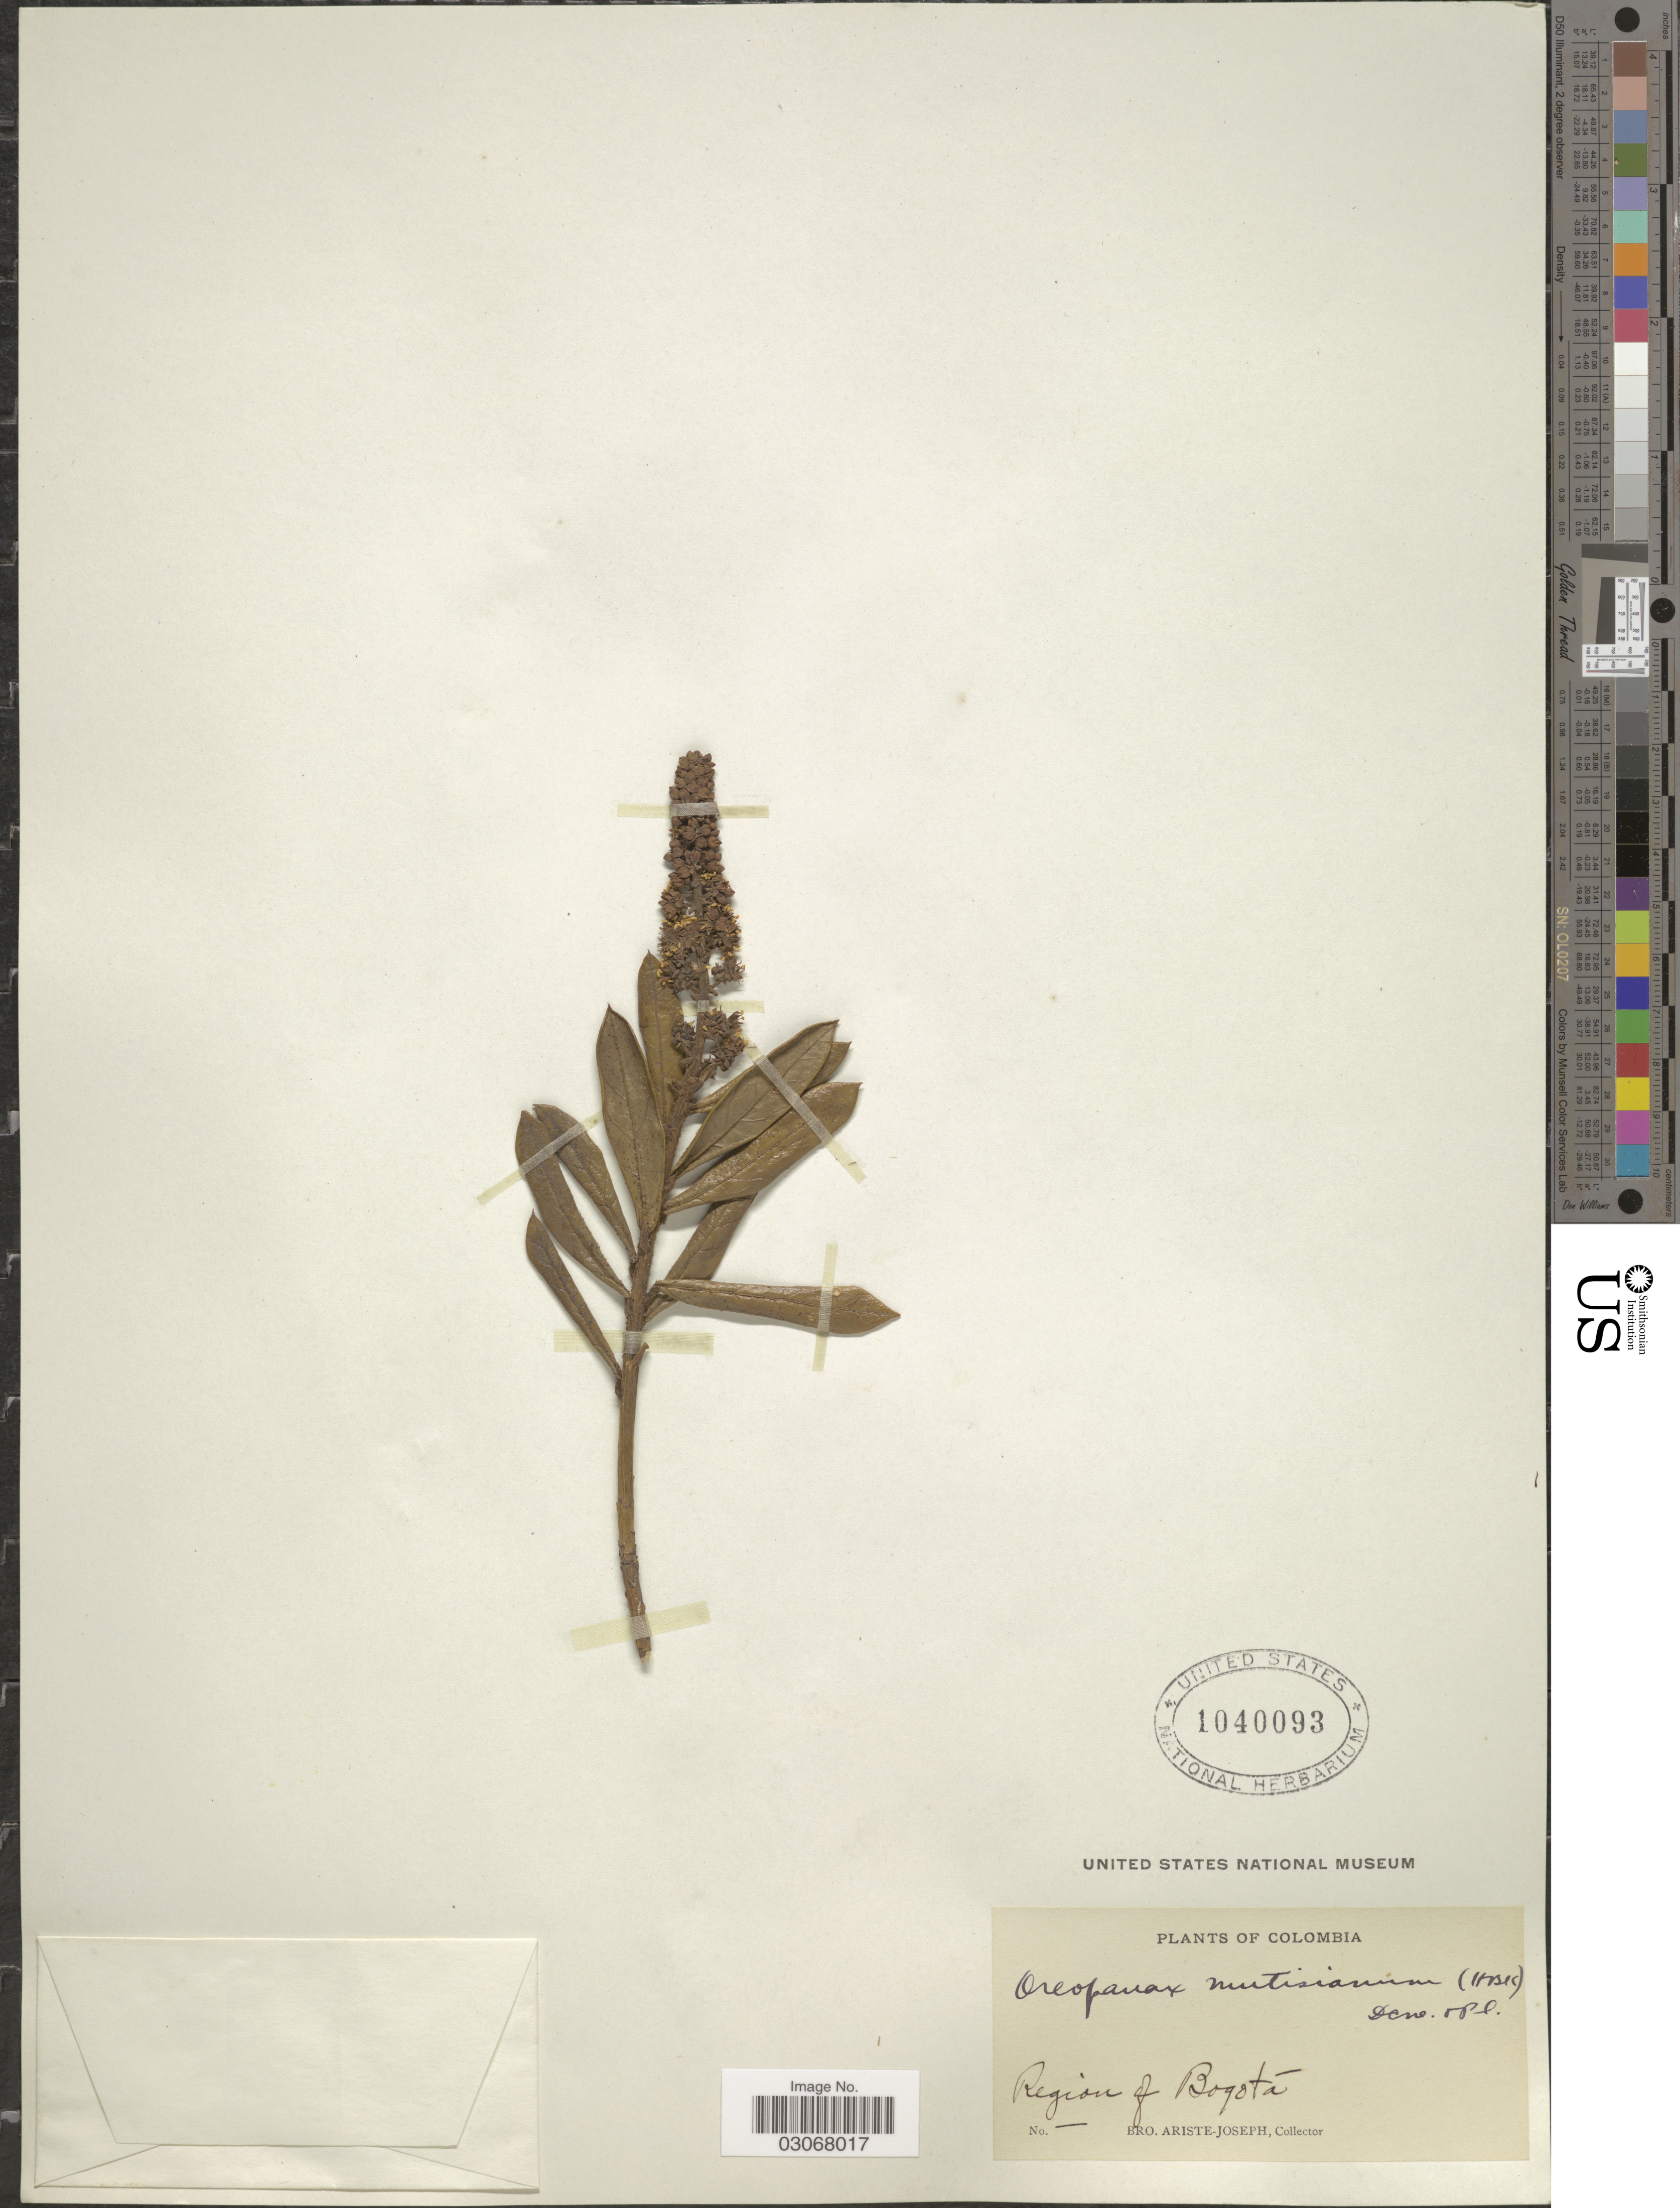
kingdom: Plantae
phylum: Tracheophyta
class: Magnoliopsida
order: Apiales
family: Araliaceae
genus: Oreopanax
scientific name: Oreopanax mutisianus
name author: (Kunth) Decne. & Planch.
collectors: Bro. Ariste-Joseph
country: Colombia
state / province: Bogota D.C.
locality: Region of Bogotá.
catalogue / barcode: US 1040093